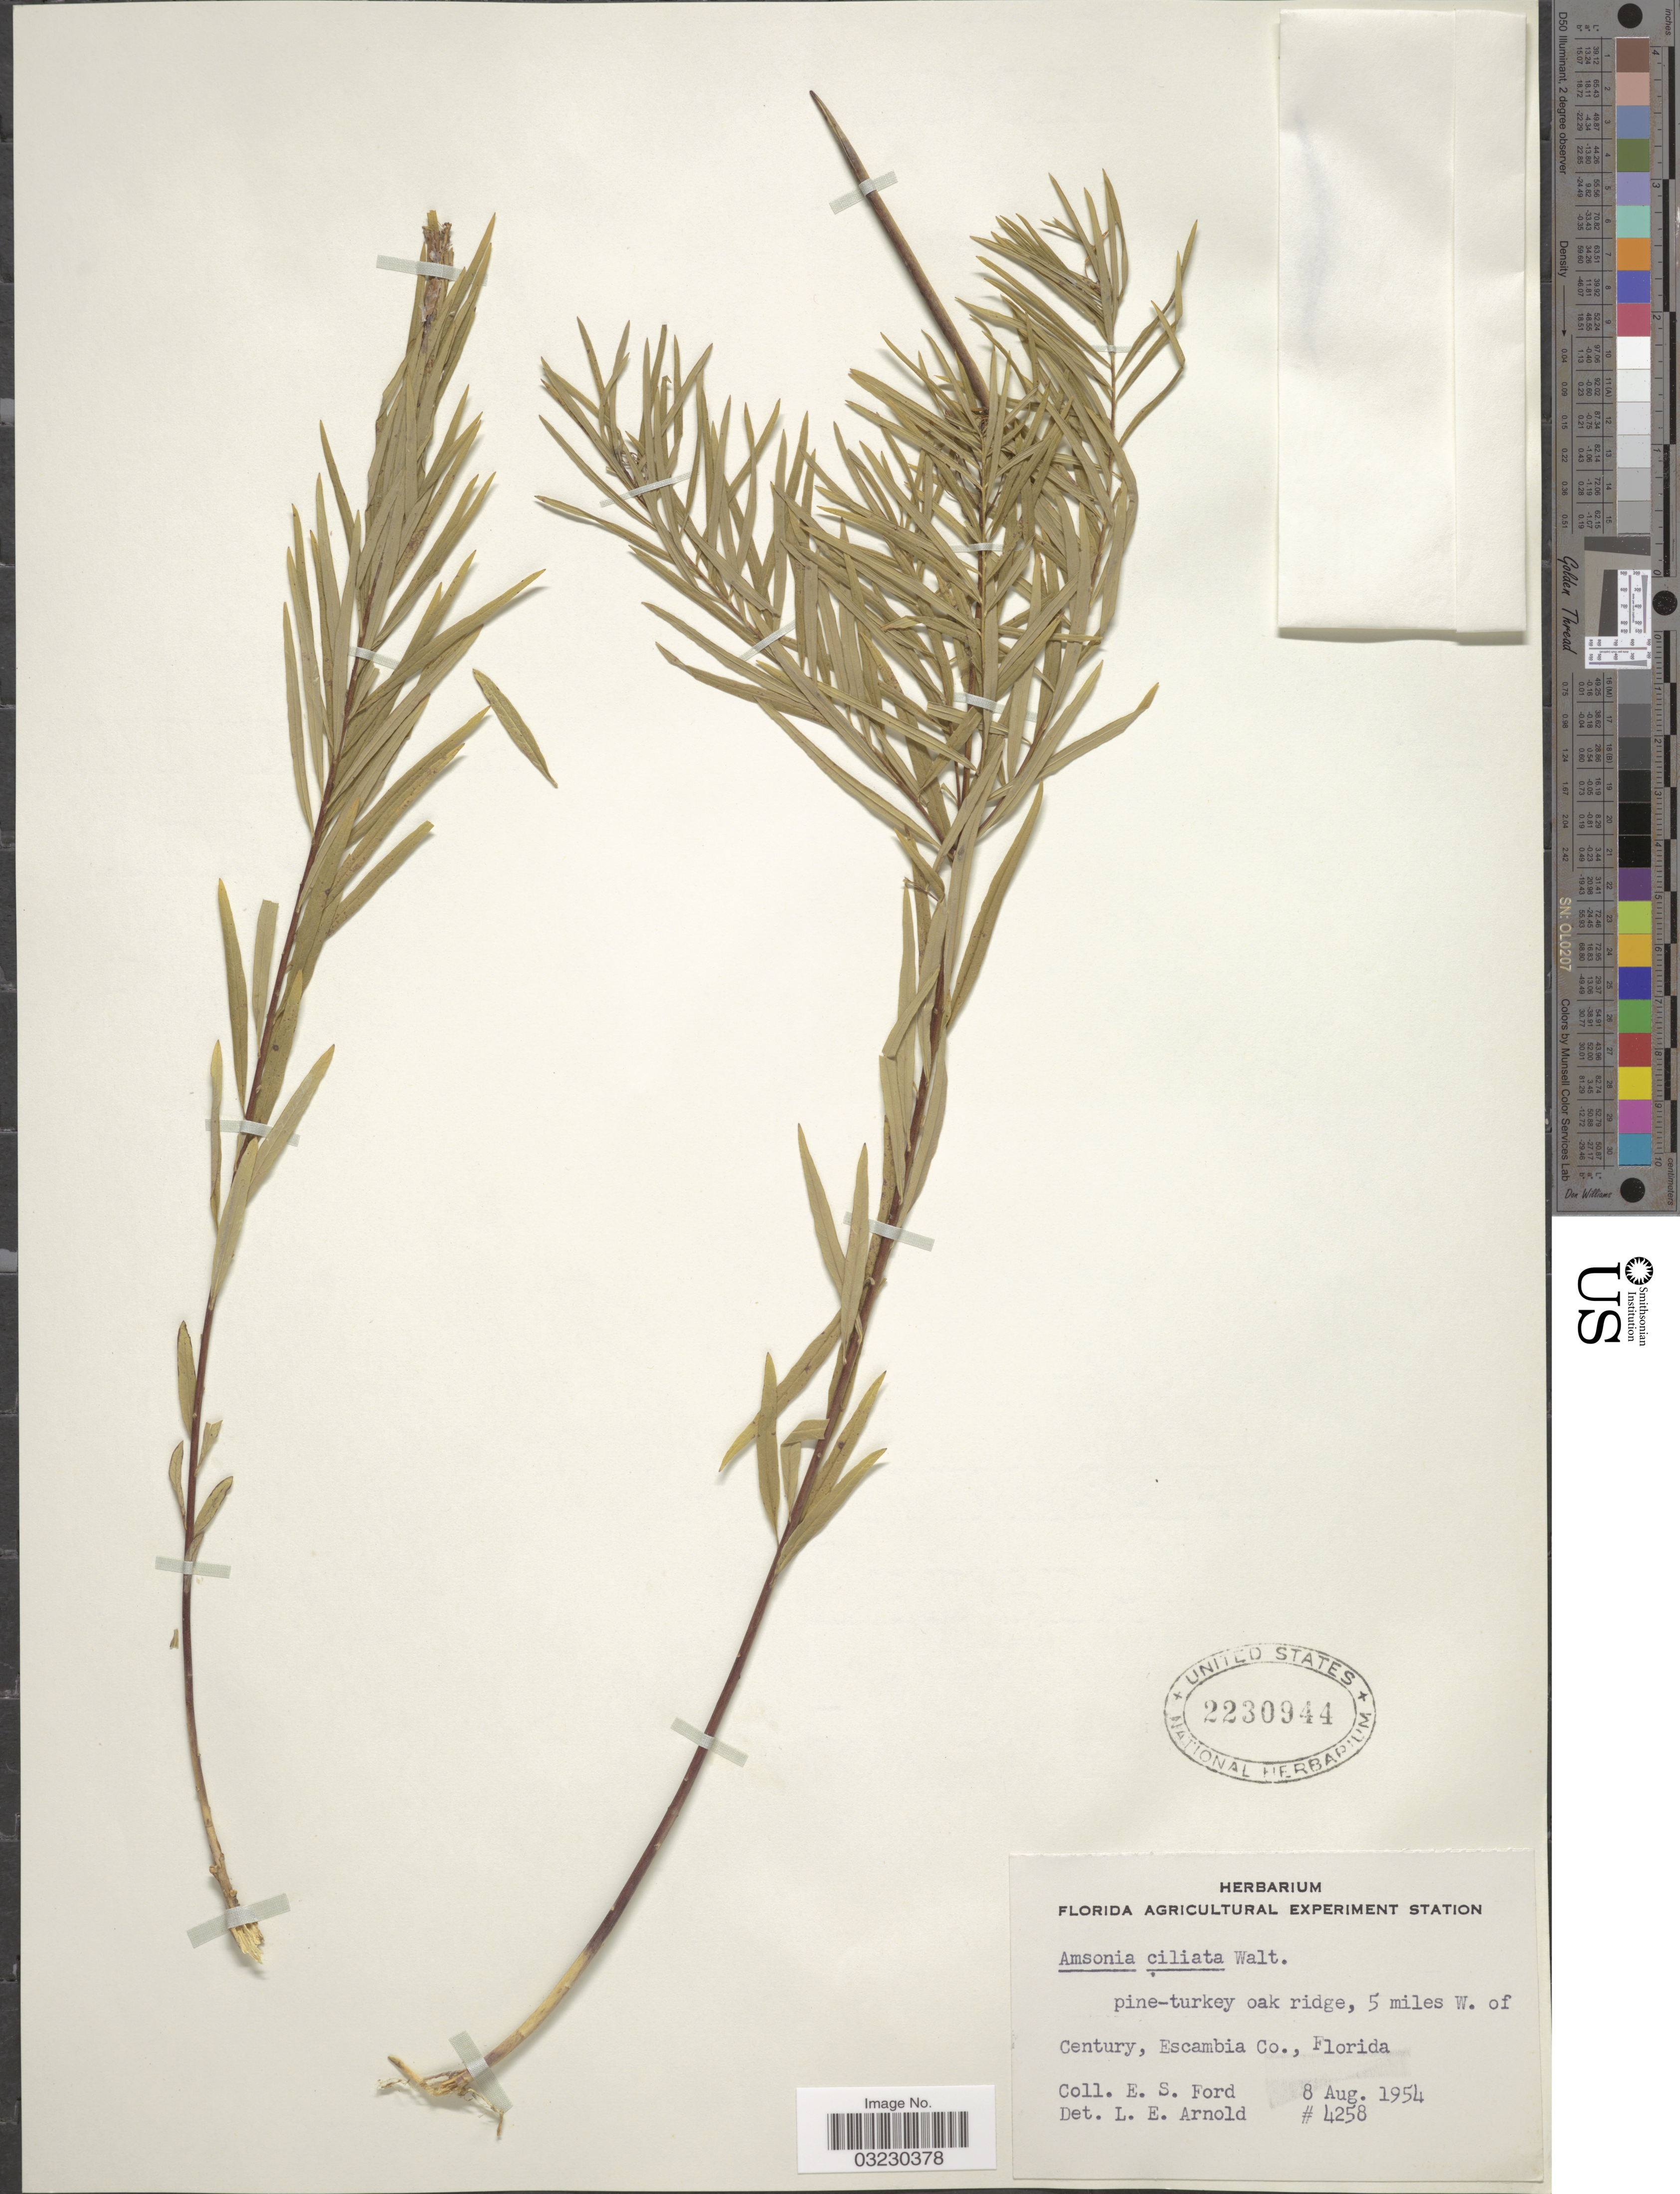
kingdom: Plantae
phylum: Tracheophyta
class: Magnoliopsida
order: Gentianales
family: Apocynaceae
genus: Amsonia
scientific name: Amsonia ciliata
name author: Walter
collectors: E. Ford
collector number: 4258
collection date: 1954-08-08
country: United States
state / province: Florida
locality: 5 miles W. of Century, Escambia Co.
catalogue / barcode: US 2230944